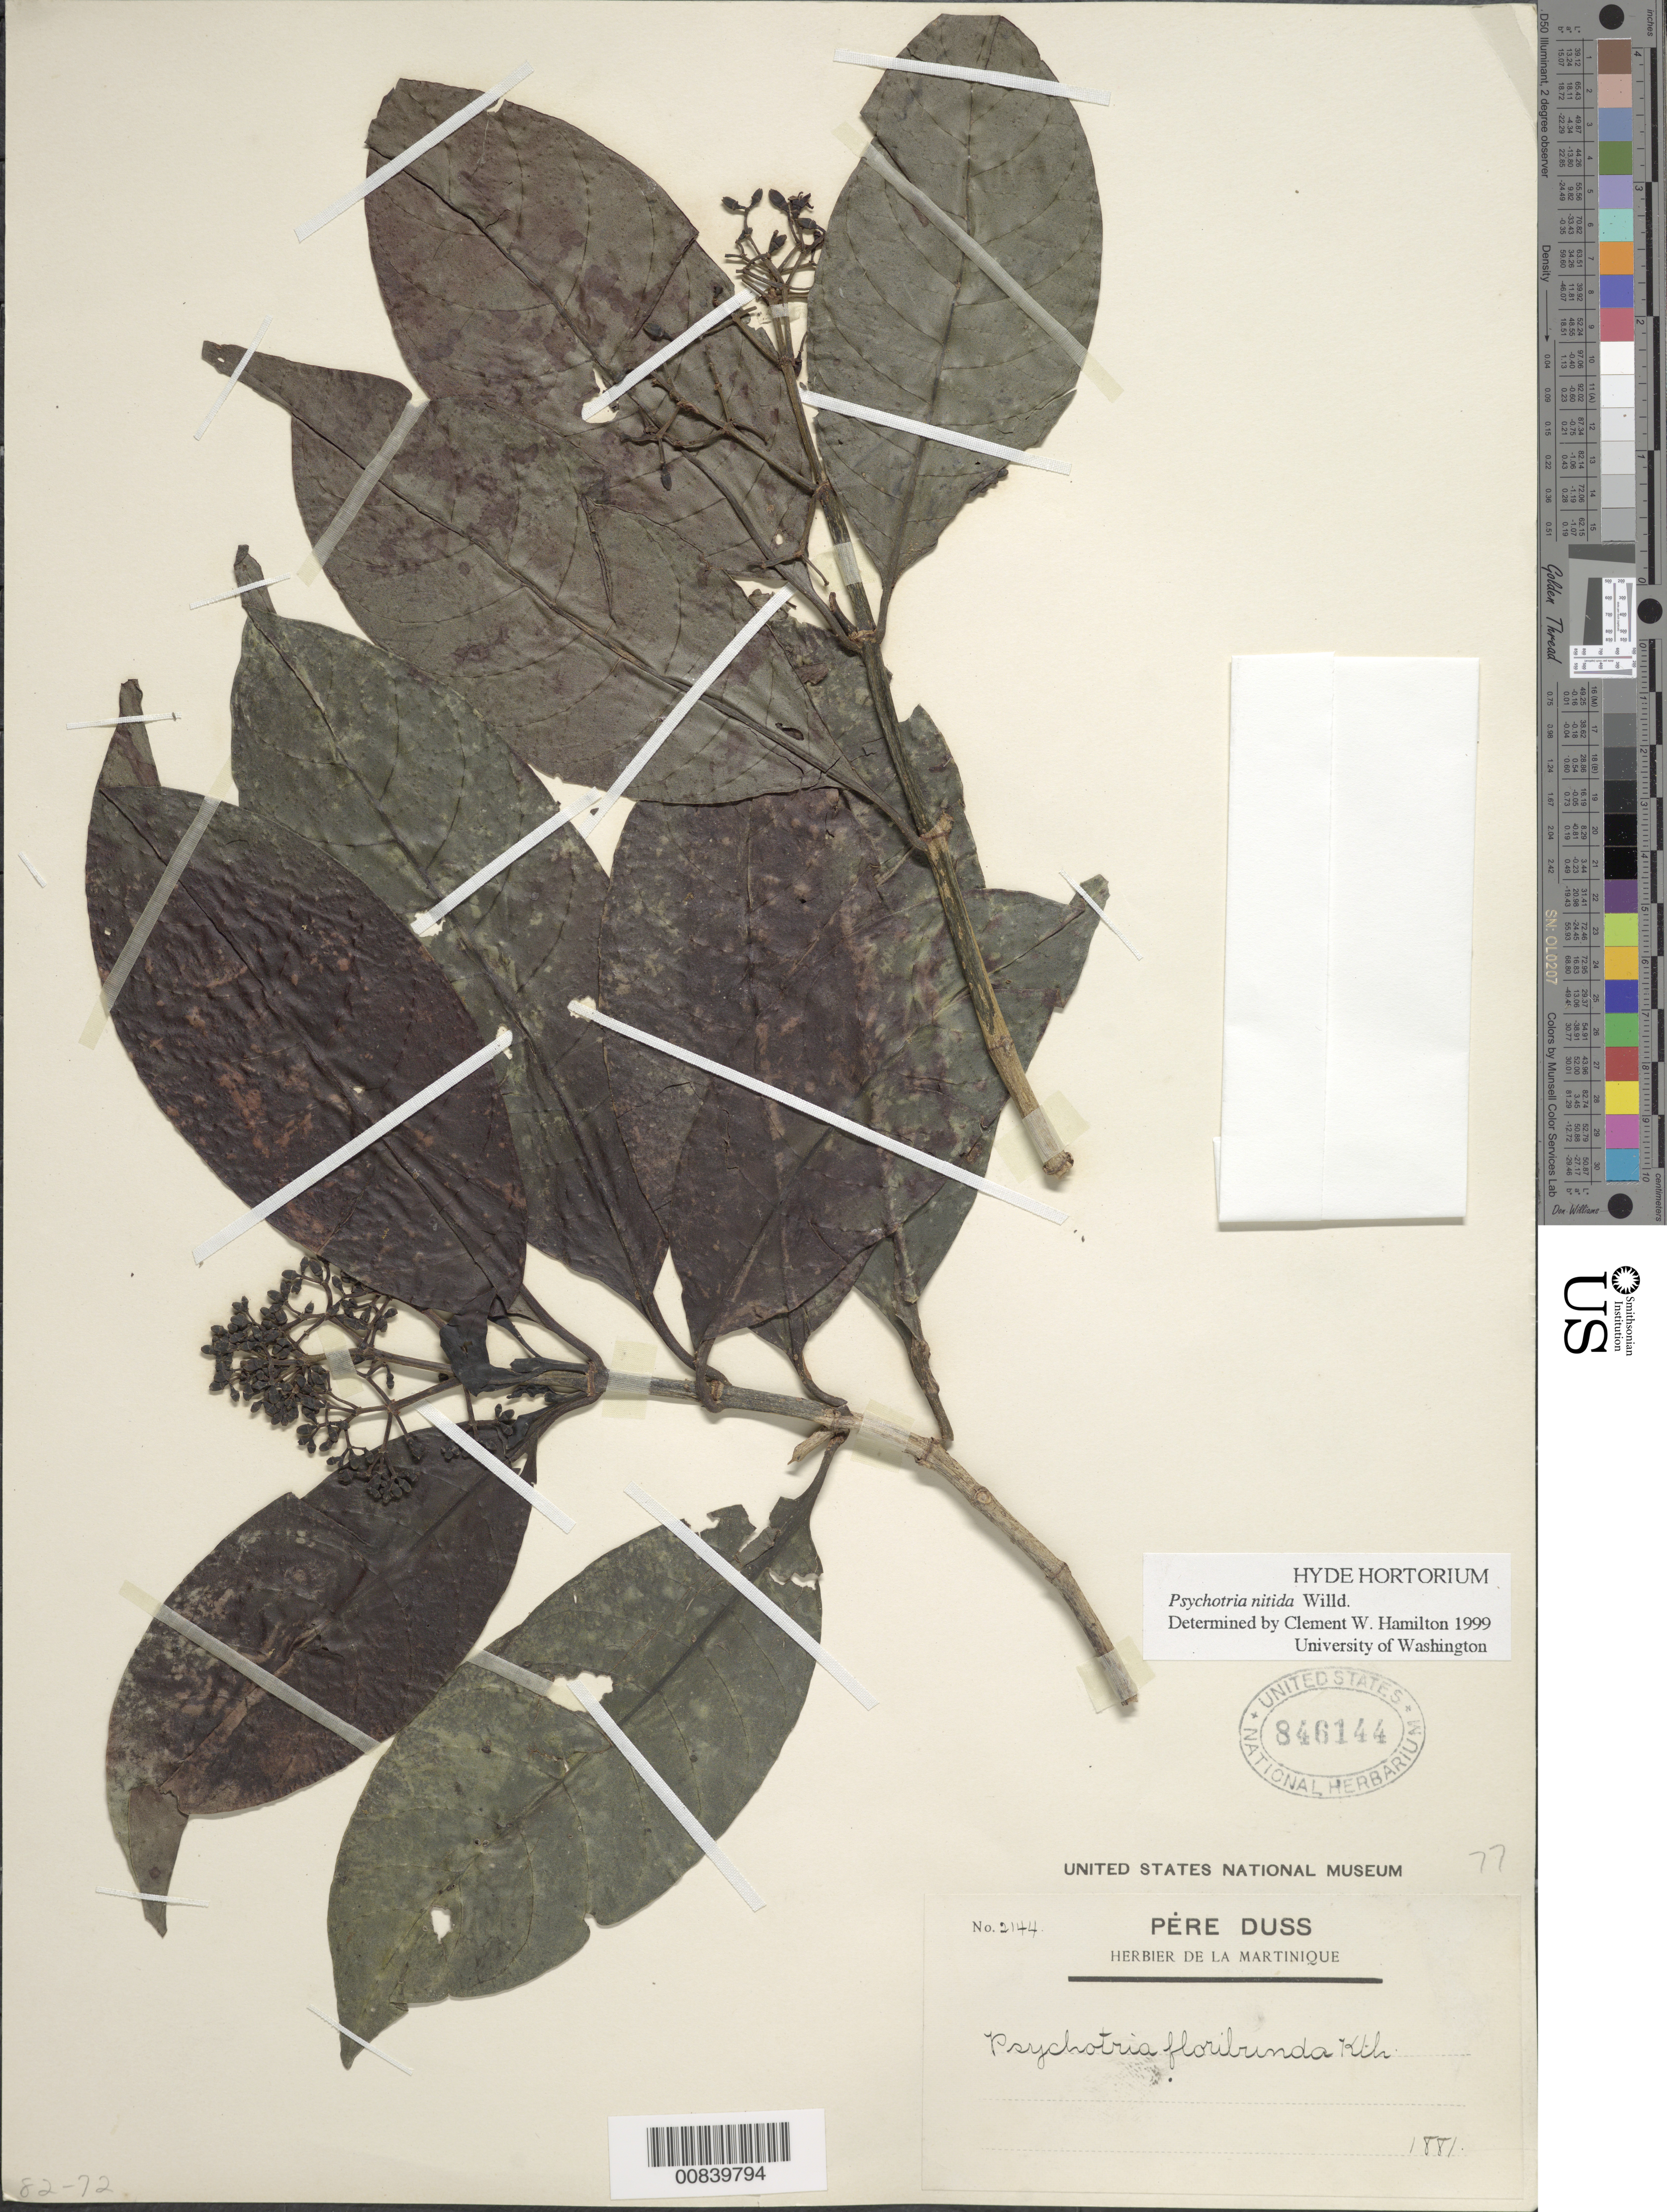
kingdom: Plantae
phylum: Tracheophyta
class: Magnoliopsida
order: Gentianales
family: Rubiaceae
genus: Psychotria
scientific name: Psychotria mapourioides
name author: DC.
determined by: Hamilton, C. W.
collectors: Père Duss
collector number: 2144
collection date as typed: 1881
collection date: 1881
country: Martinique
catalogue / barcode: US 846144